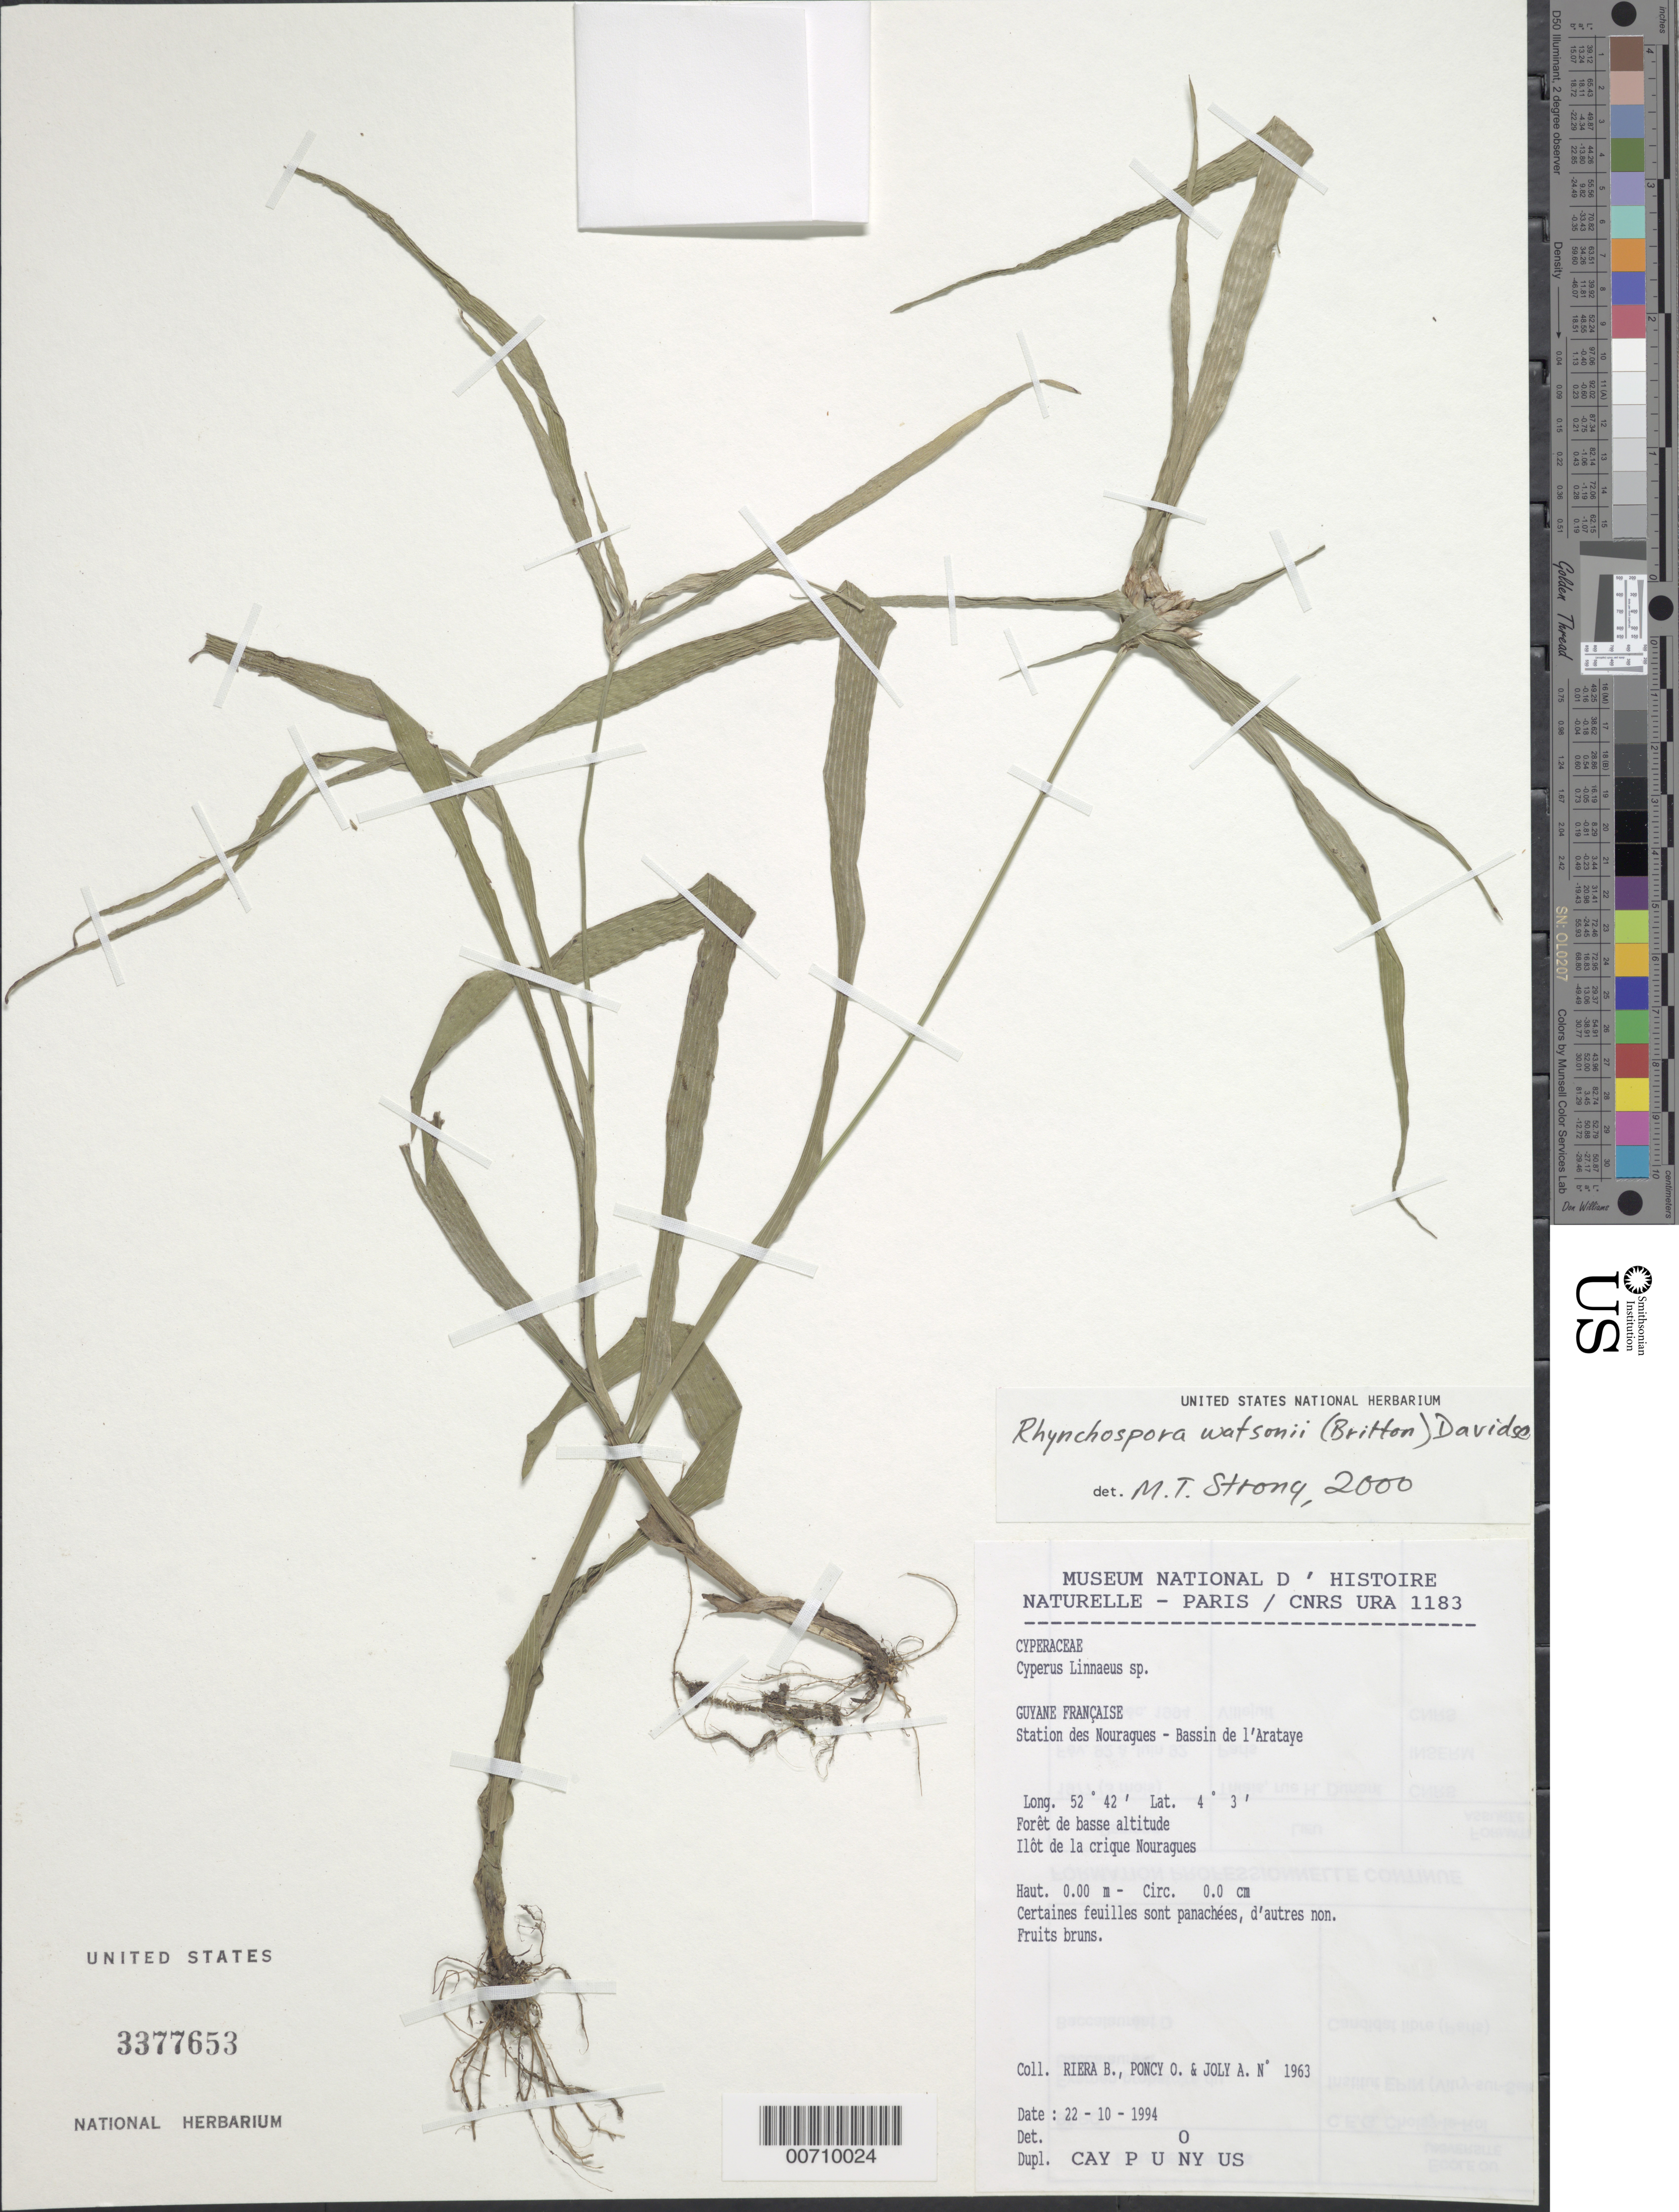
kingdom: Plantae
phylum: Tracheophyta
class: Liliopsida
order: Poales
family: Cyperaceae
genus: Rhynchospora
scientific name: Rhynchospora watsonii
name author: (Britton) Davidse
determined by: Strong, M. T., (US), Smithsonian Institution - National Museum of Natural History (UNITED STATES)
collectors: B. Riéra, O. Poncy & A. Joly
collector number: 1963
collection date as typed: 22-Oct-94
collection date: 1994-10-22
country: French Guiana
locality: Station des Nouragues, Bassin de l'Approuague, Arataye, Ilôt de la crique Nouragues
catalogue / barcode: US 3377653